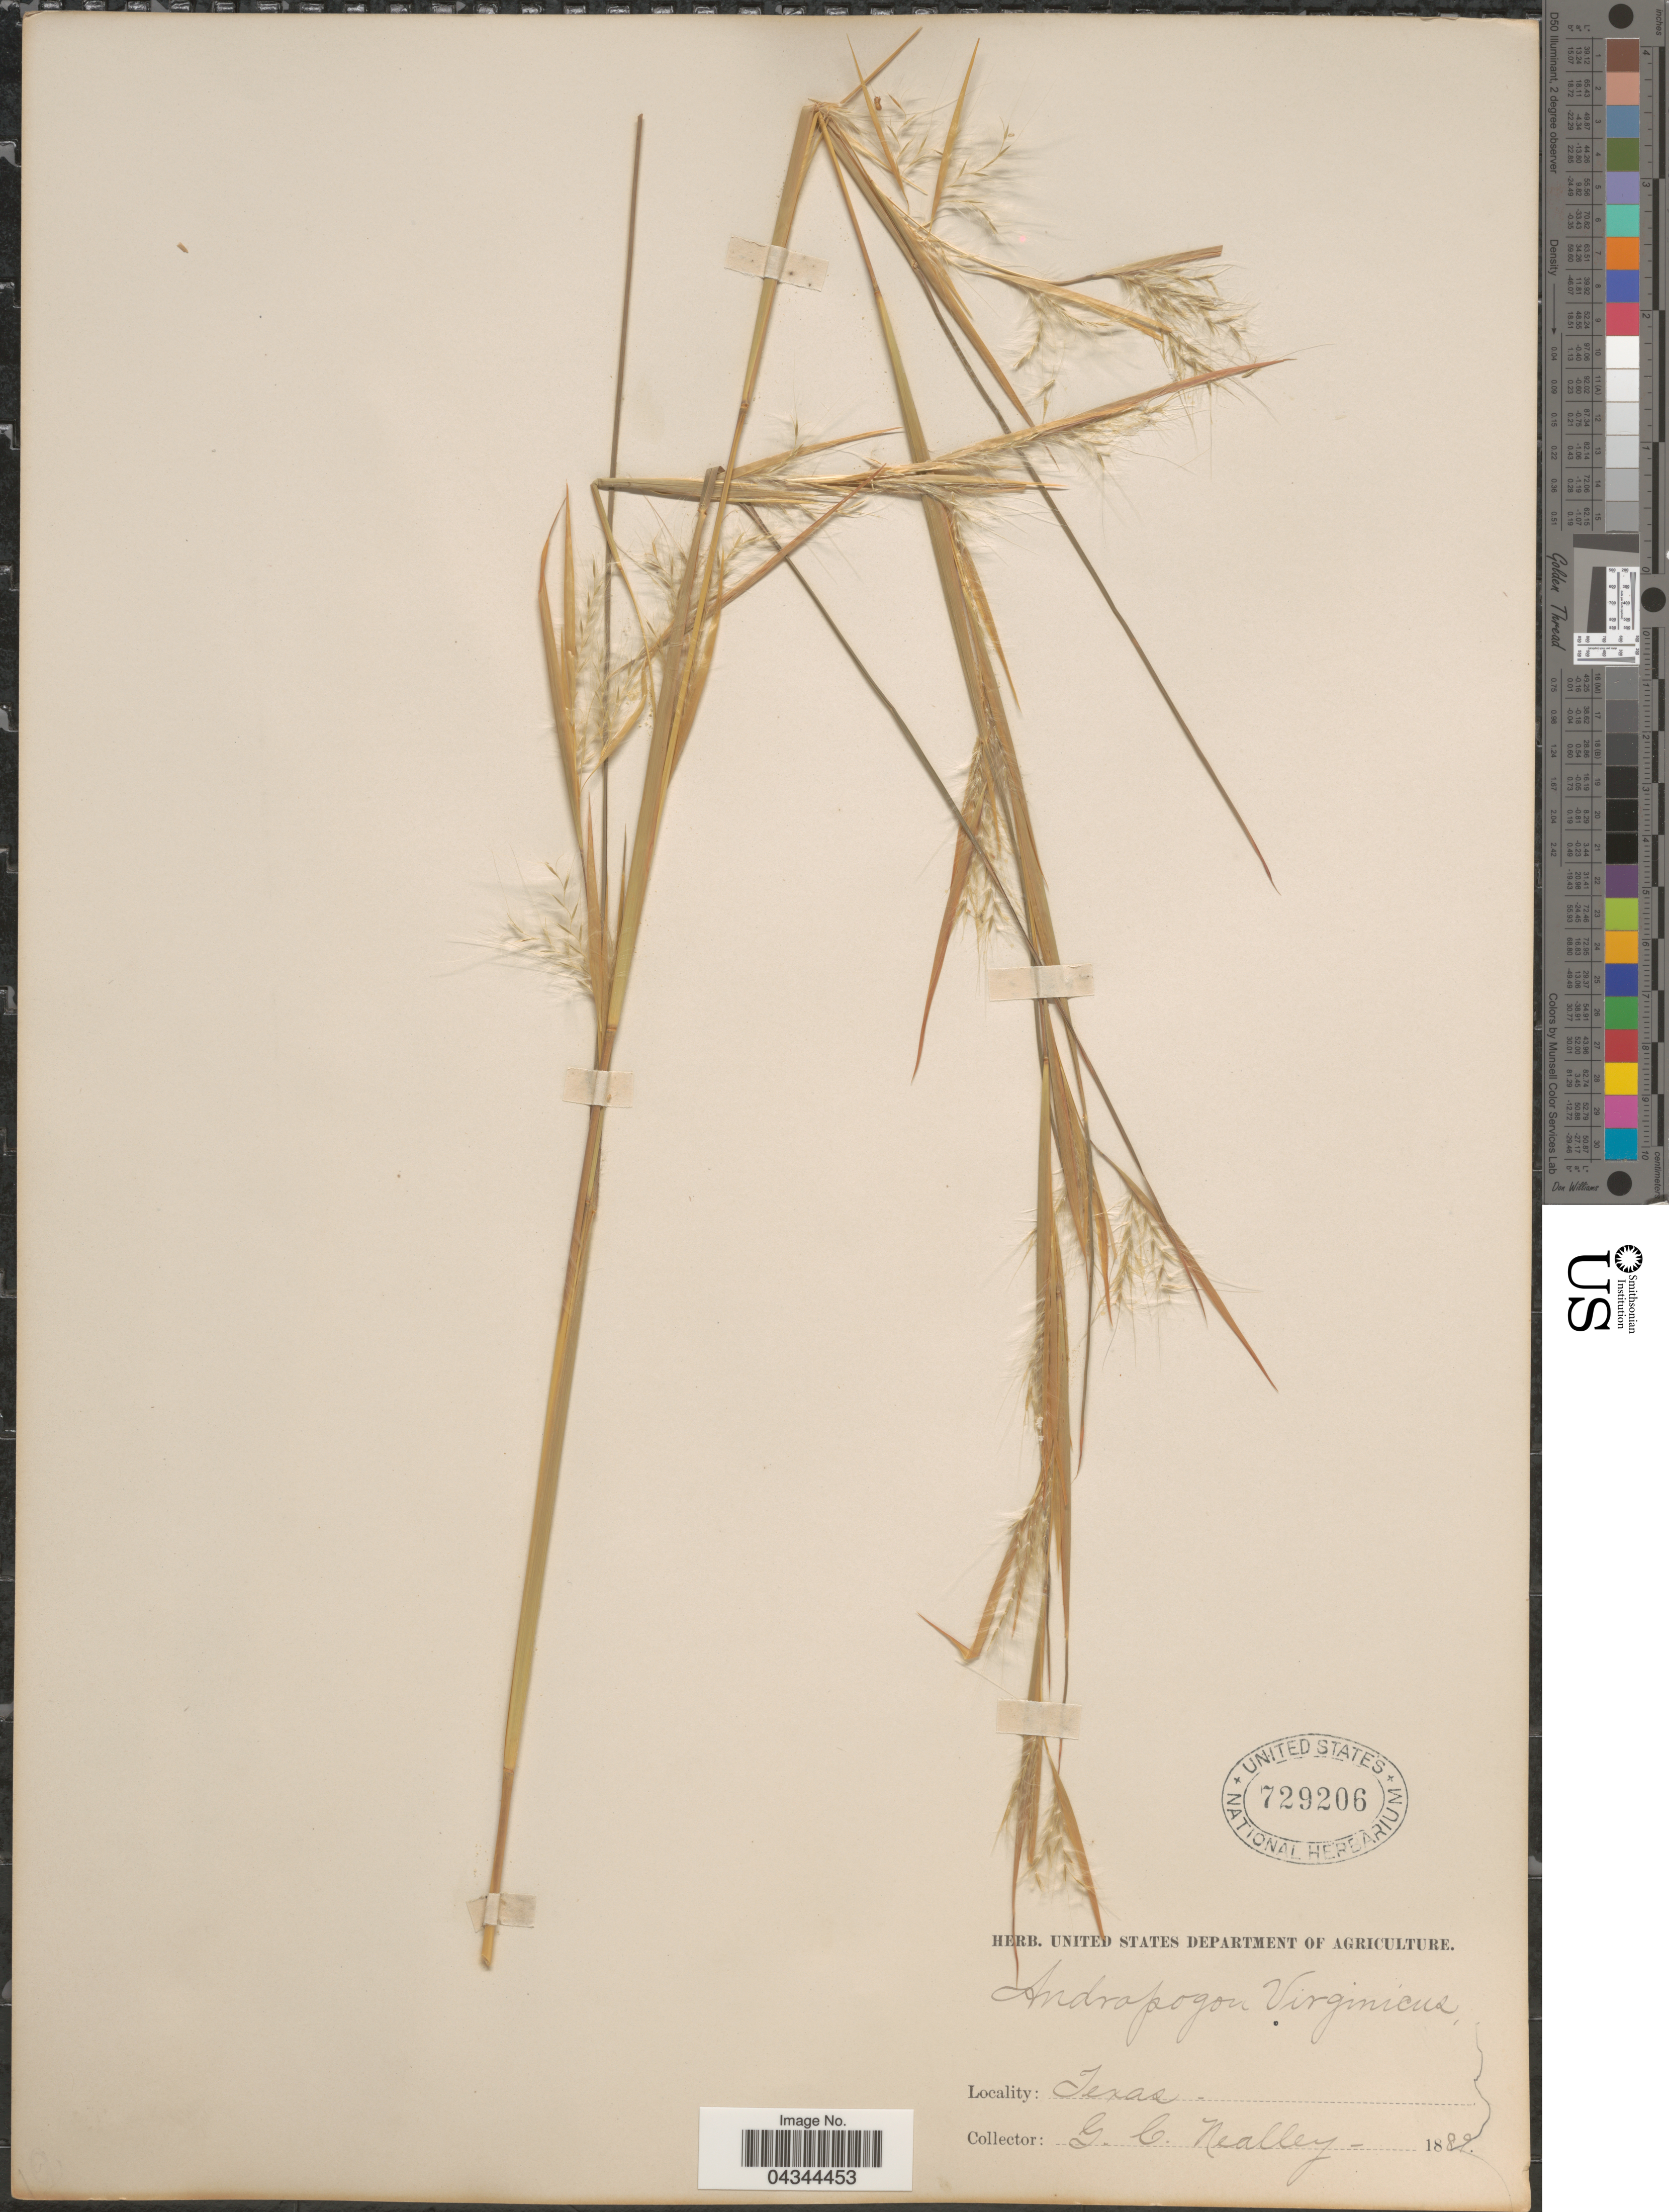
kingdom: Plantae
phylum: Tracheophyta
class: Liliopsida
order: Poales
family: Poaceae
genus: Andropogon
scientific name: Andropogon virginicus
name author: L.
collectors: G. C. Nealley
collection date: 1889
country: United States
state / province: Texas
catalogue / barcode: US 729206